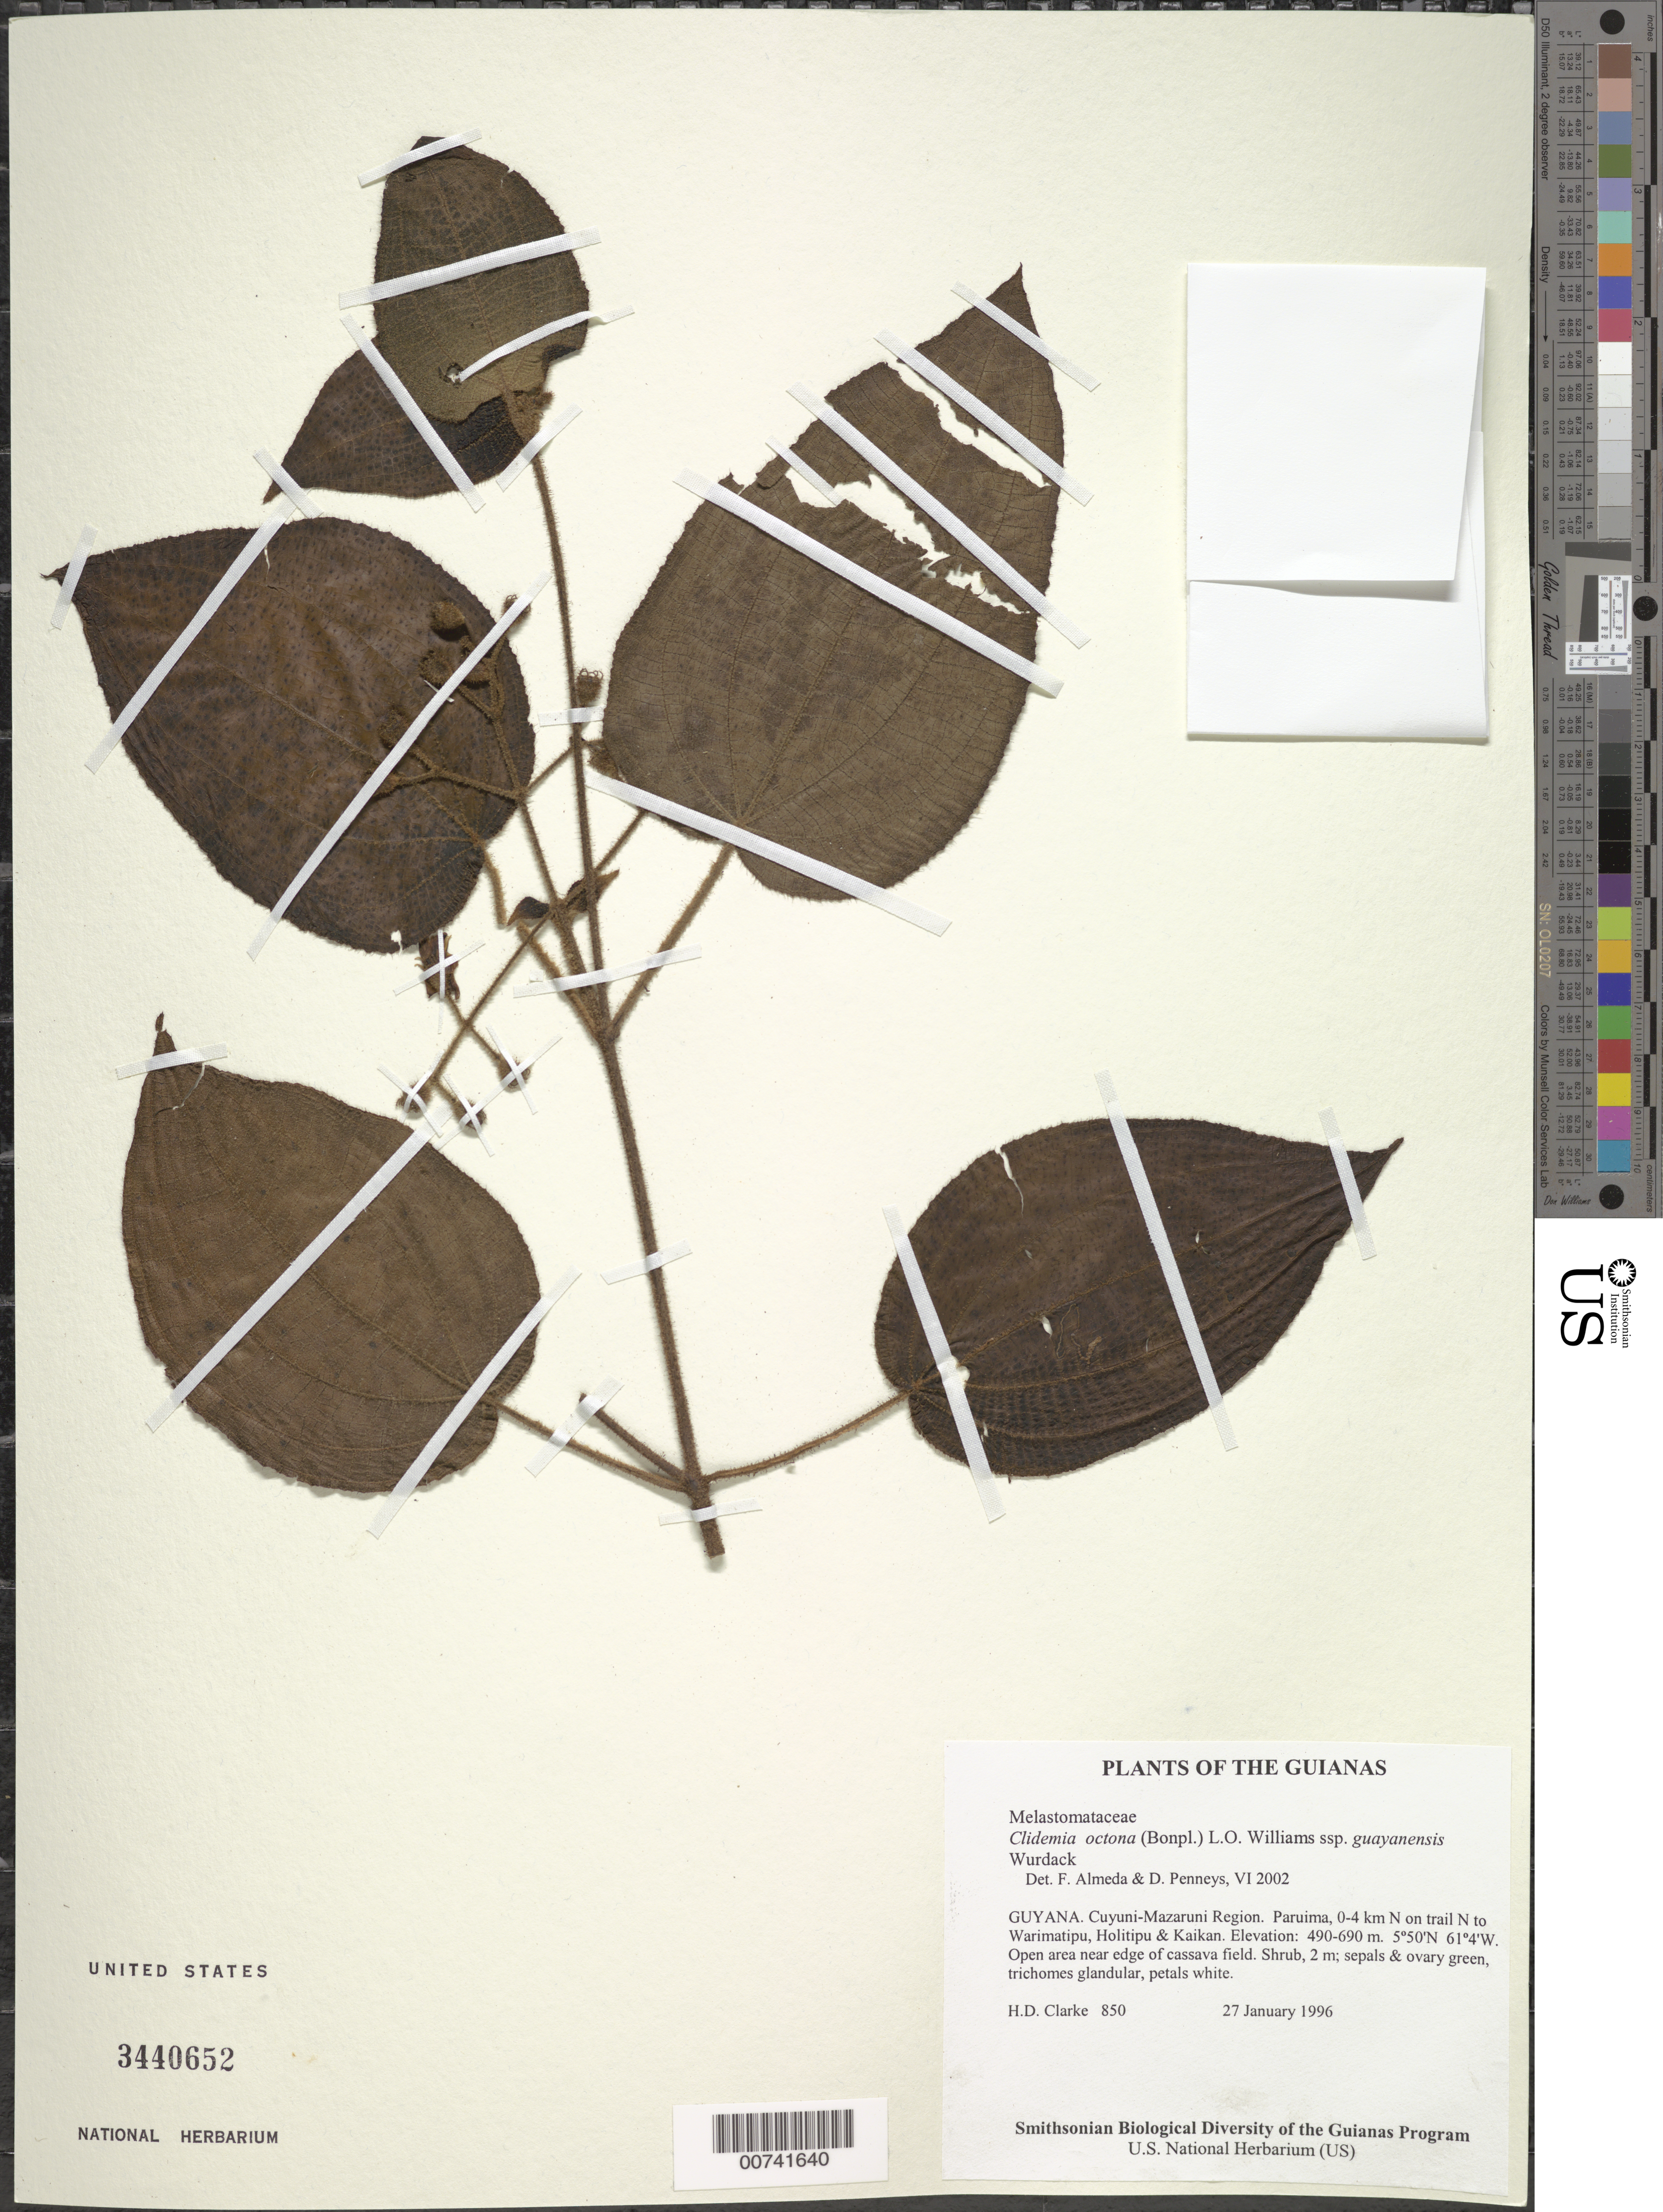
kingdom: Plantae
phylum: Tracheophyta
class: Magnoliopsida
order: Myrtales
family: Melastomataceae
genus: Clidemia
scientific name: Clidemia octona subsp. guayanensis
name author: Wurdack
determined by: Almeda, F.; Penneys, D. S.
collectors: H. D. Clarke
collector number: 850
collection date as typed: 27 January 1996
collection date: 1996-01-27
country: Guyana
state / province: Cuyuni-Mazaruni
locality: Paruima, 0-4 km N on trail N to Warimatipu, Holitipu & Kaikan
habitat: Open area near edge of cassava field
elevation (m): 490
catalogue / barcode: US 3440652